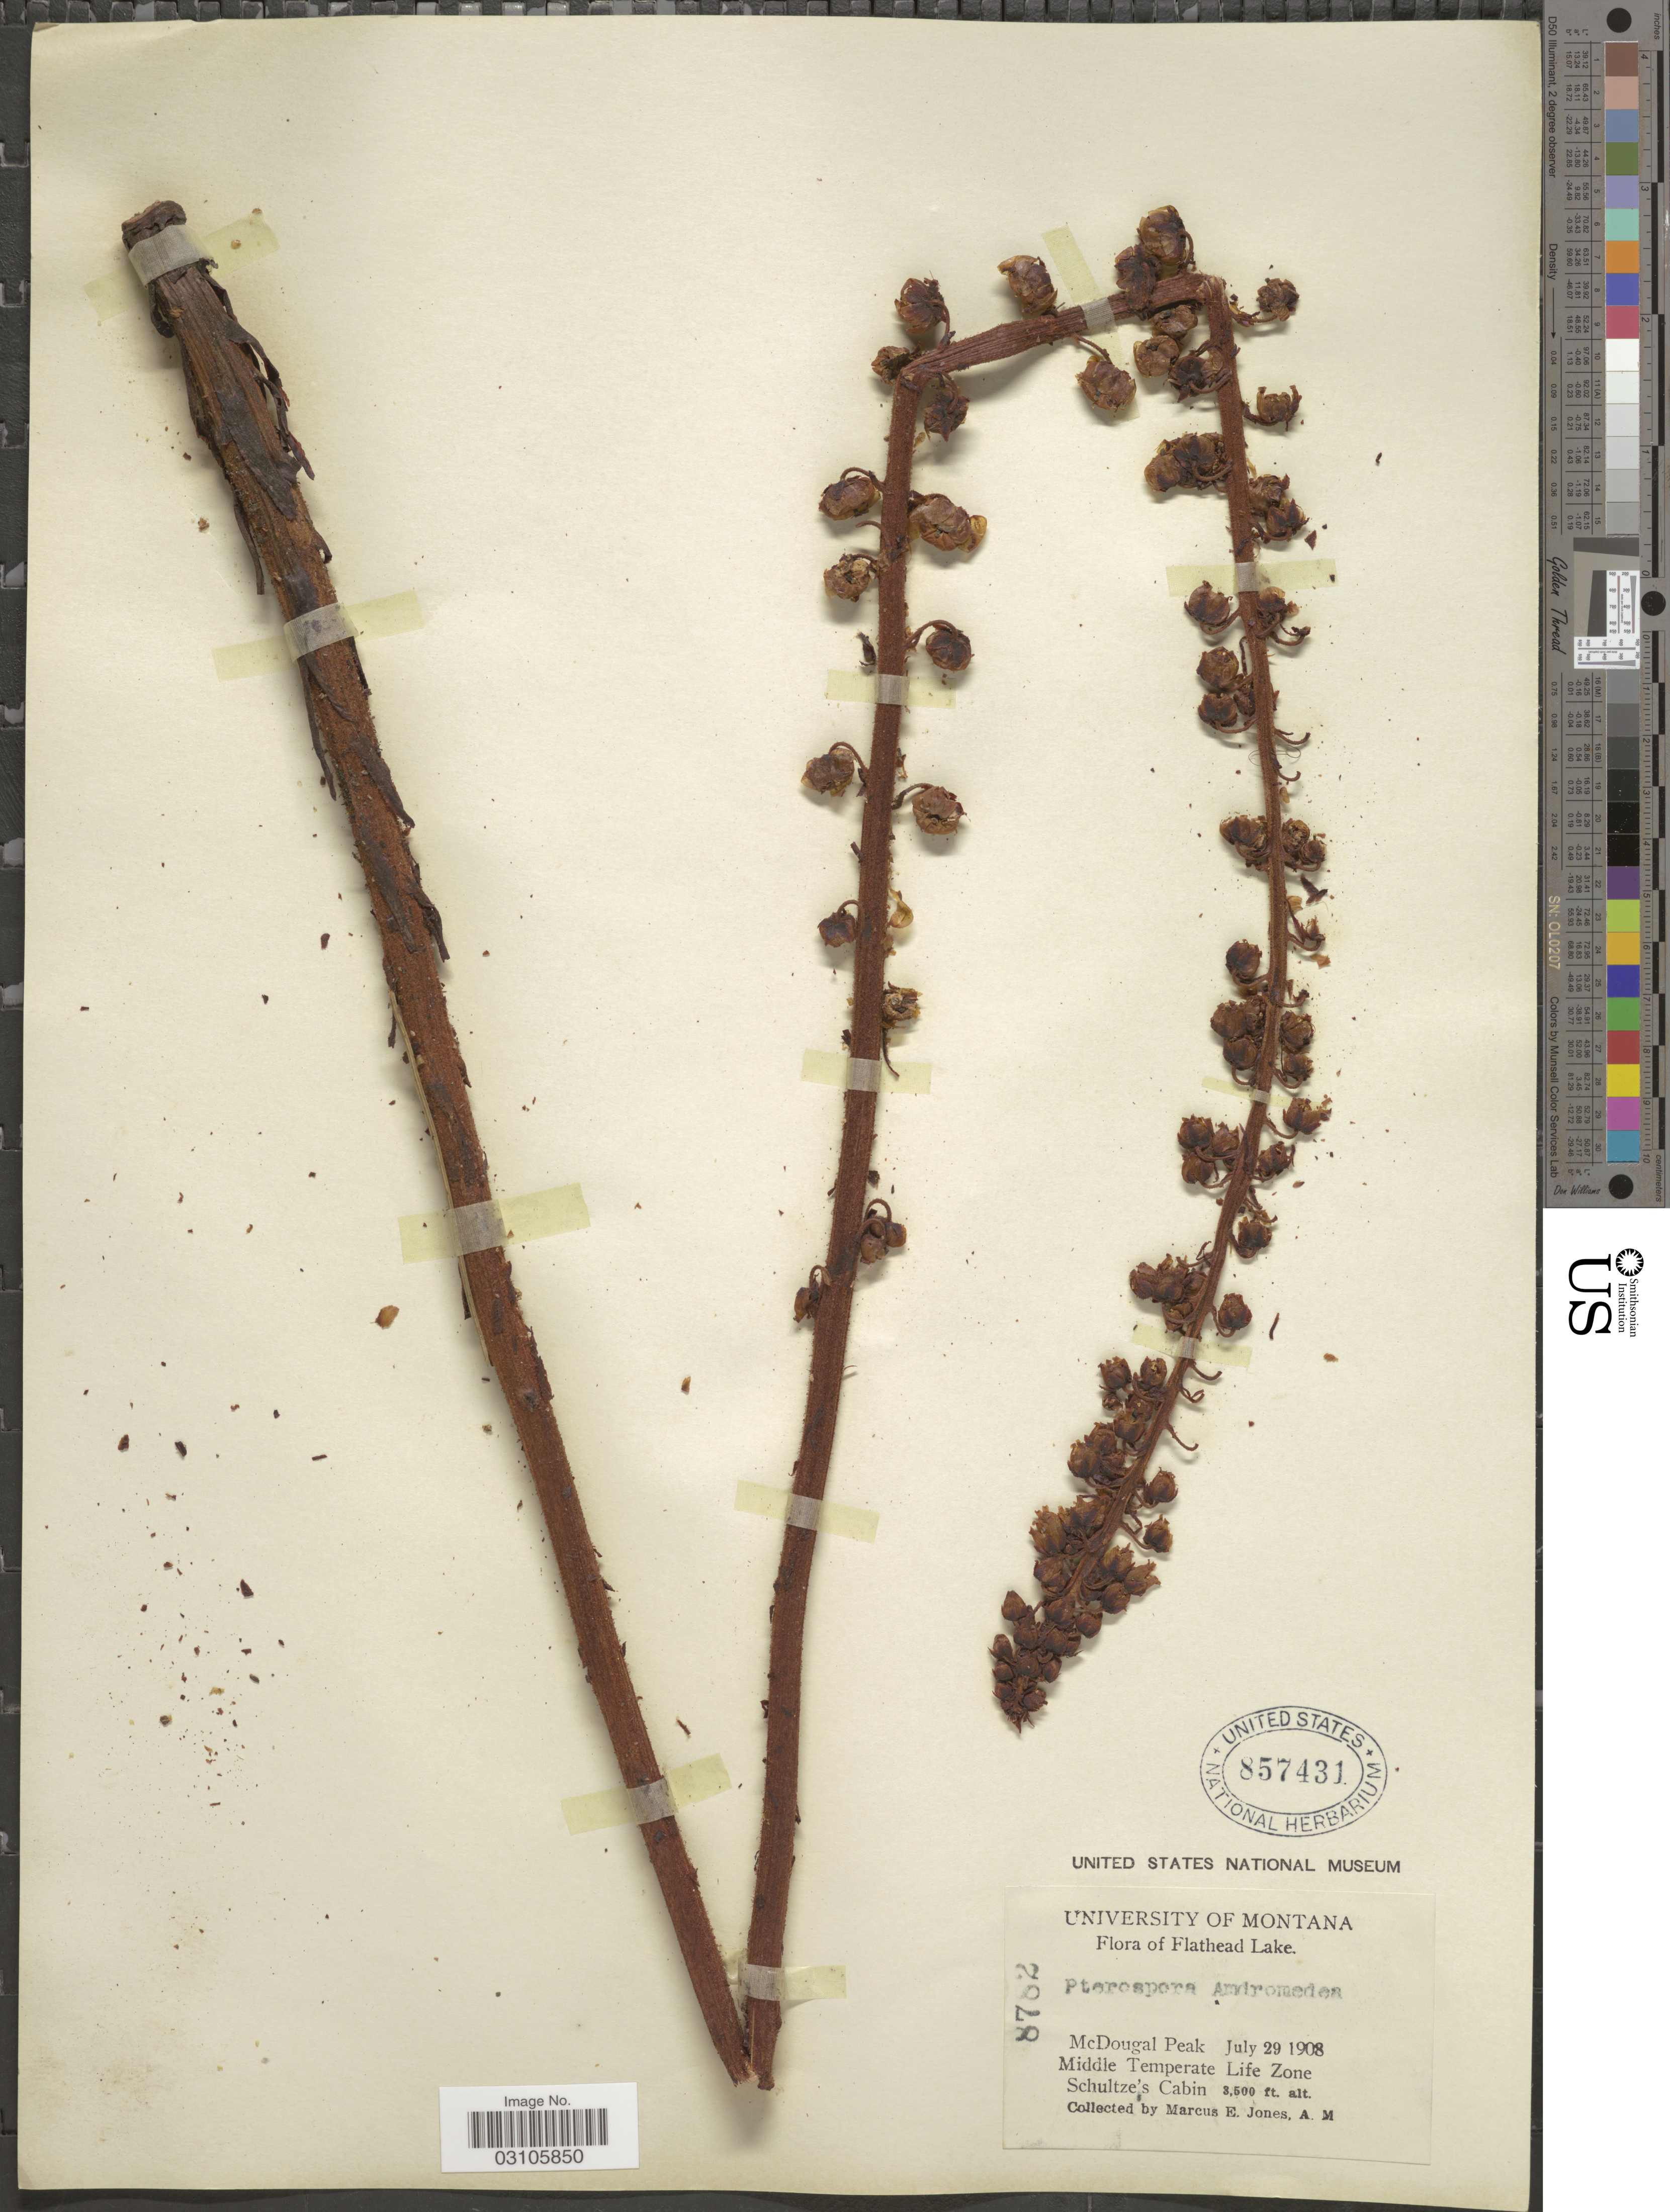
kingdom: Plantae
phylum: Tracheophyta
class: Magnoliopsida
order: Ericales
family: Ericaceae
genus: Pterospora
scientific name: Pterospora andromedea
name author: Nutt.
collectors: M. E. Jones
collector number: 8782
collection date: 1908-07-29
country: United States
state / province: Montana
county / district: Lake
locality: Flathead Lake. McDougal Peak. Middle Temperate Life Zone. Schultze's Cabin.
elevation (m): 1067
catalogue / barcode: US 857431